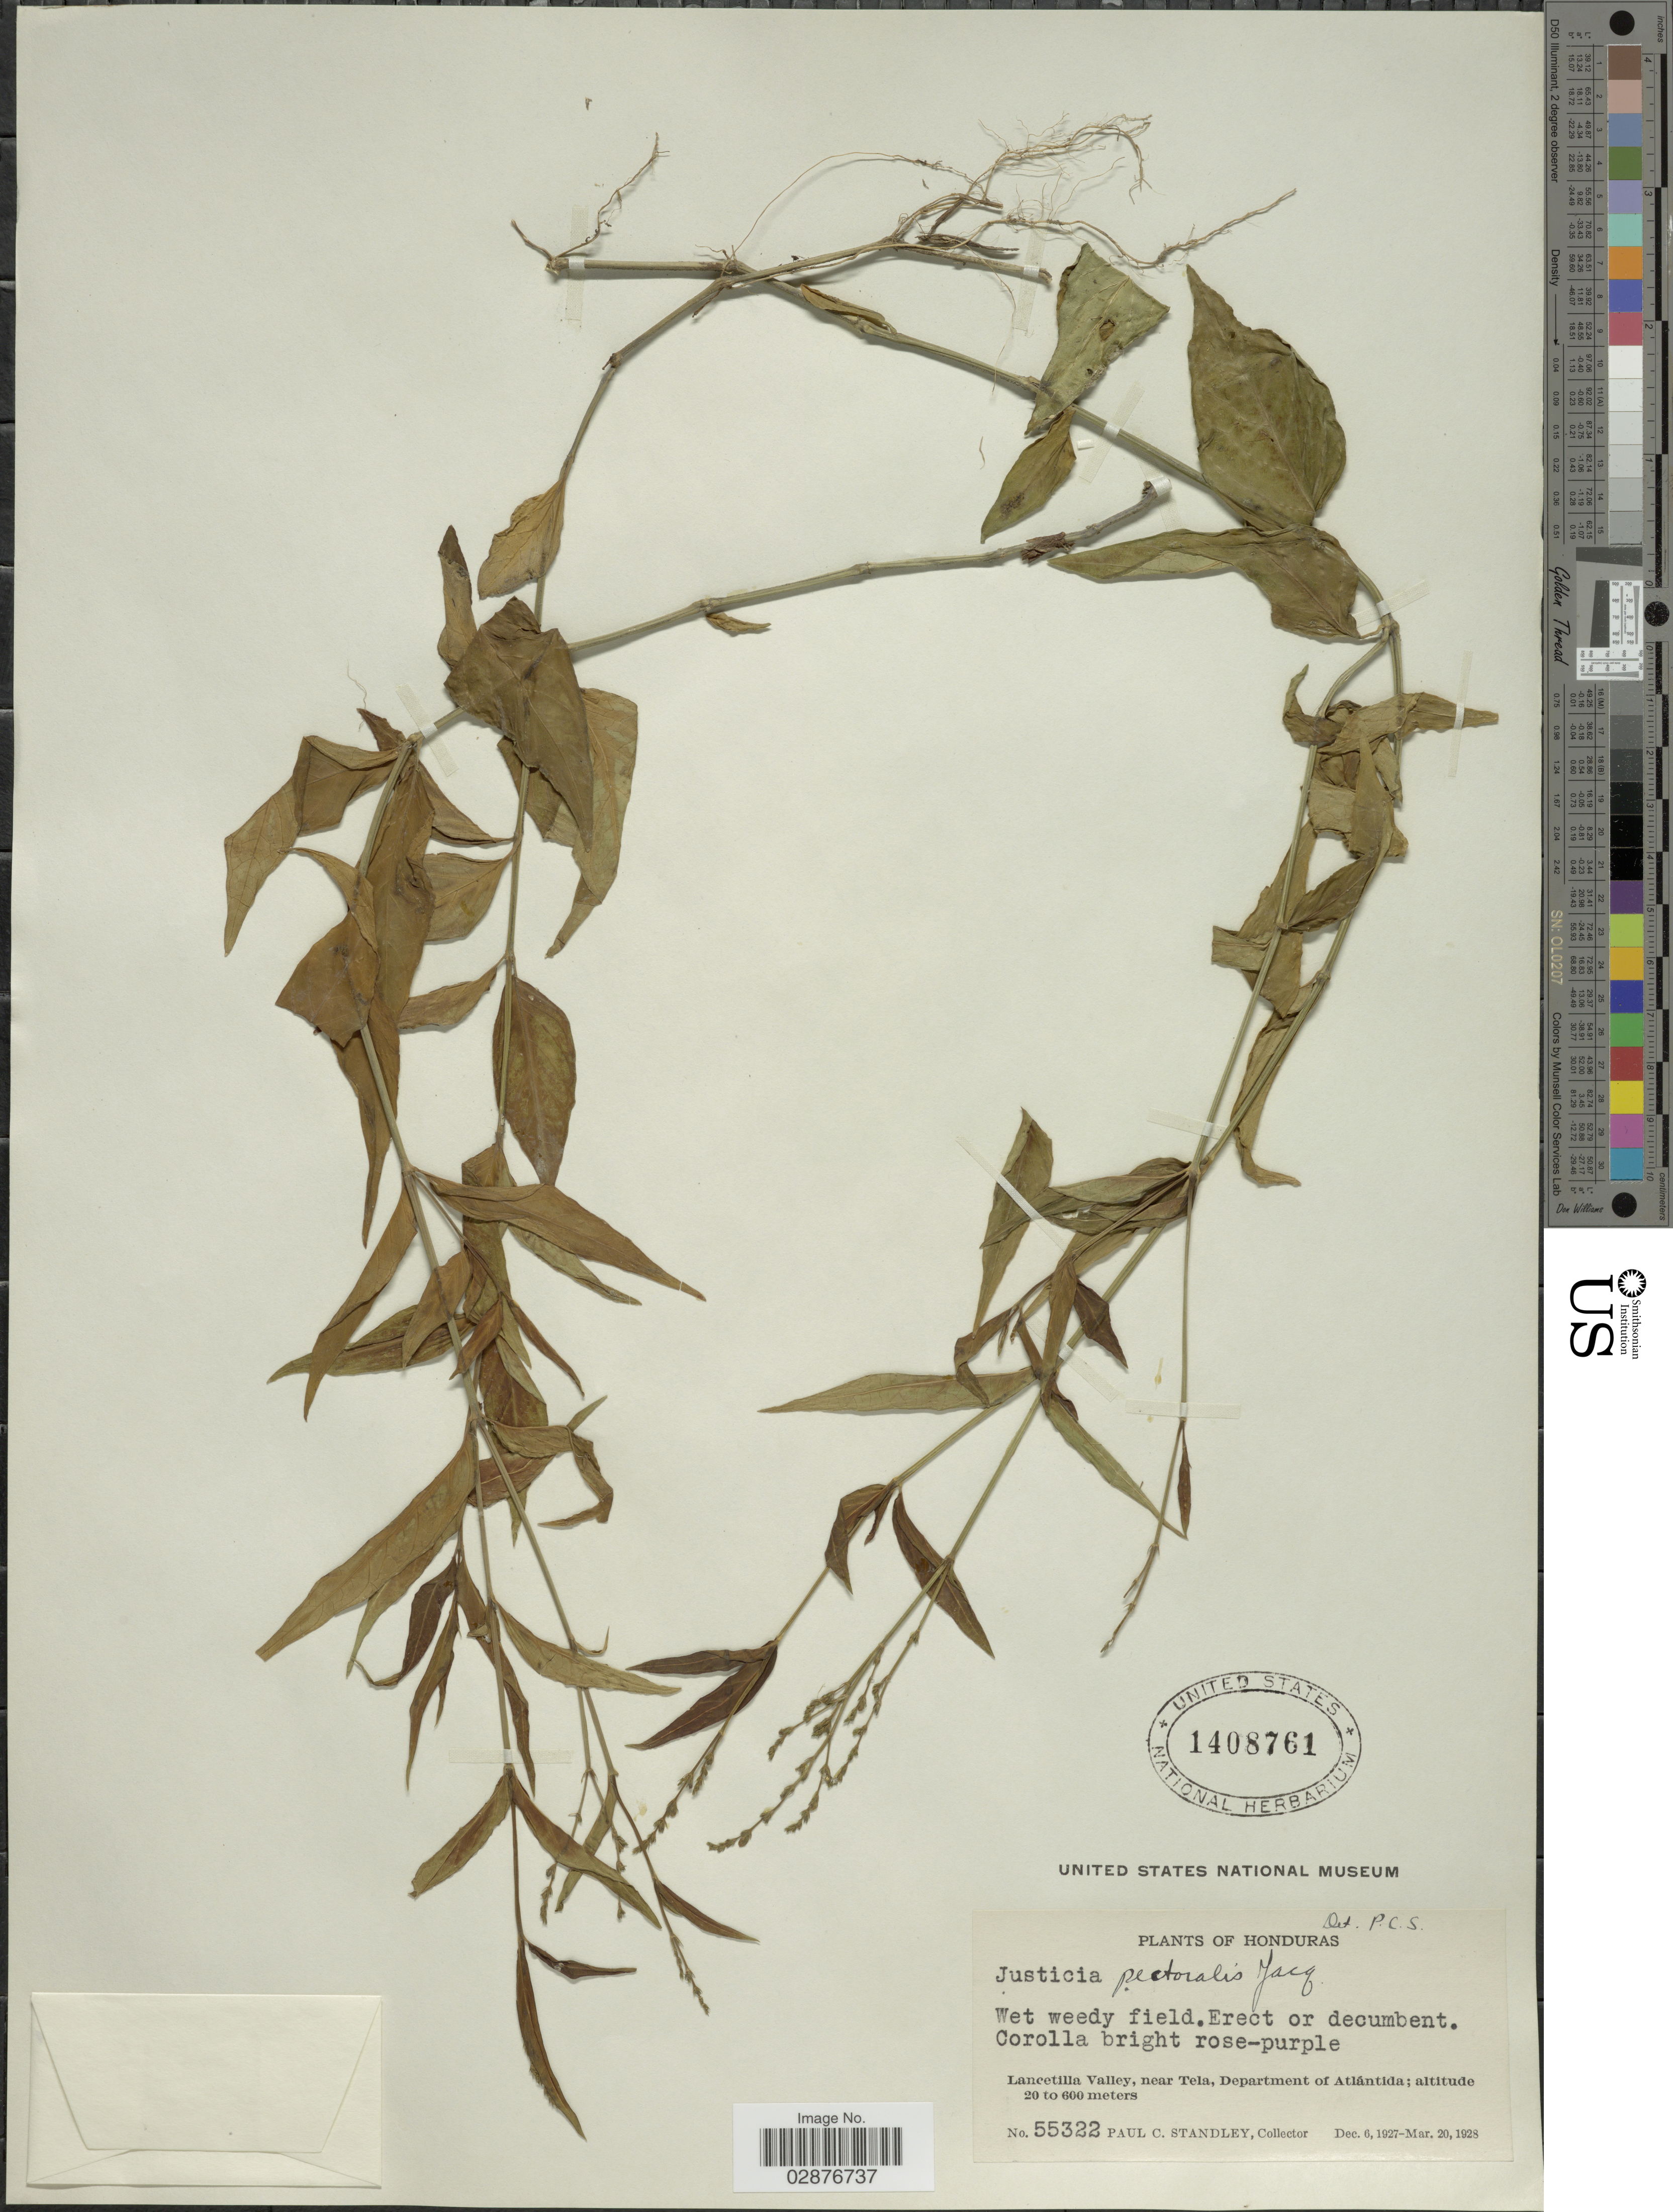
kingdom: Plantae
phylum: Tracheophyta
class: Magnoliopsida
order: Lamiales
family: Acanthaceae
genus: Justicia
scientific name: Justicia pectoralis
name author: Jacq.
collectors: P. C. Standley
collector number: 55322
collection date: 1927-12-06/1928-03-20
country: Honduras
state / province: Atlántida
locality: Lancetilla Valley, near Tela, Department of Atlántida.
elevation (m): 20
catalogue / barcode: US 1408761